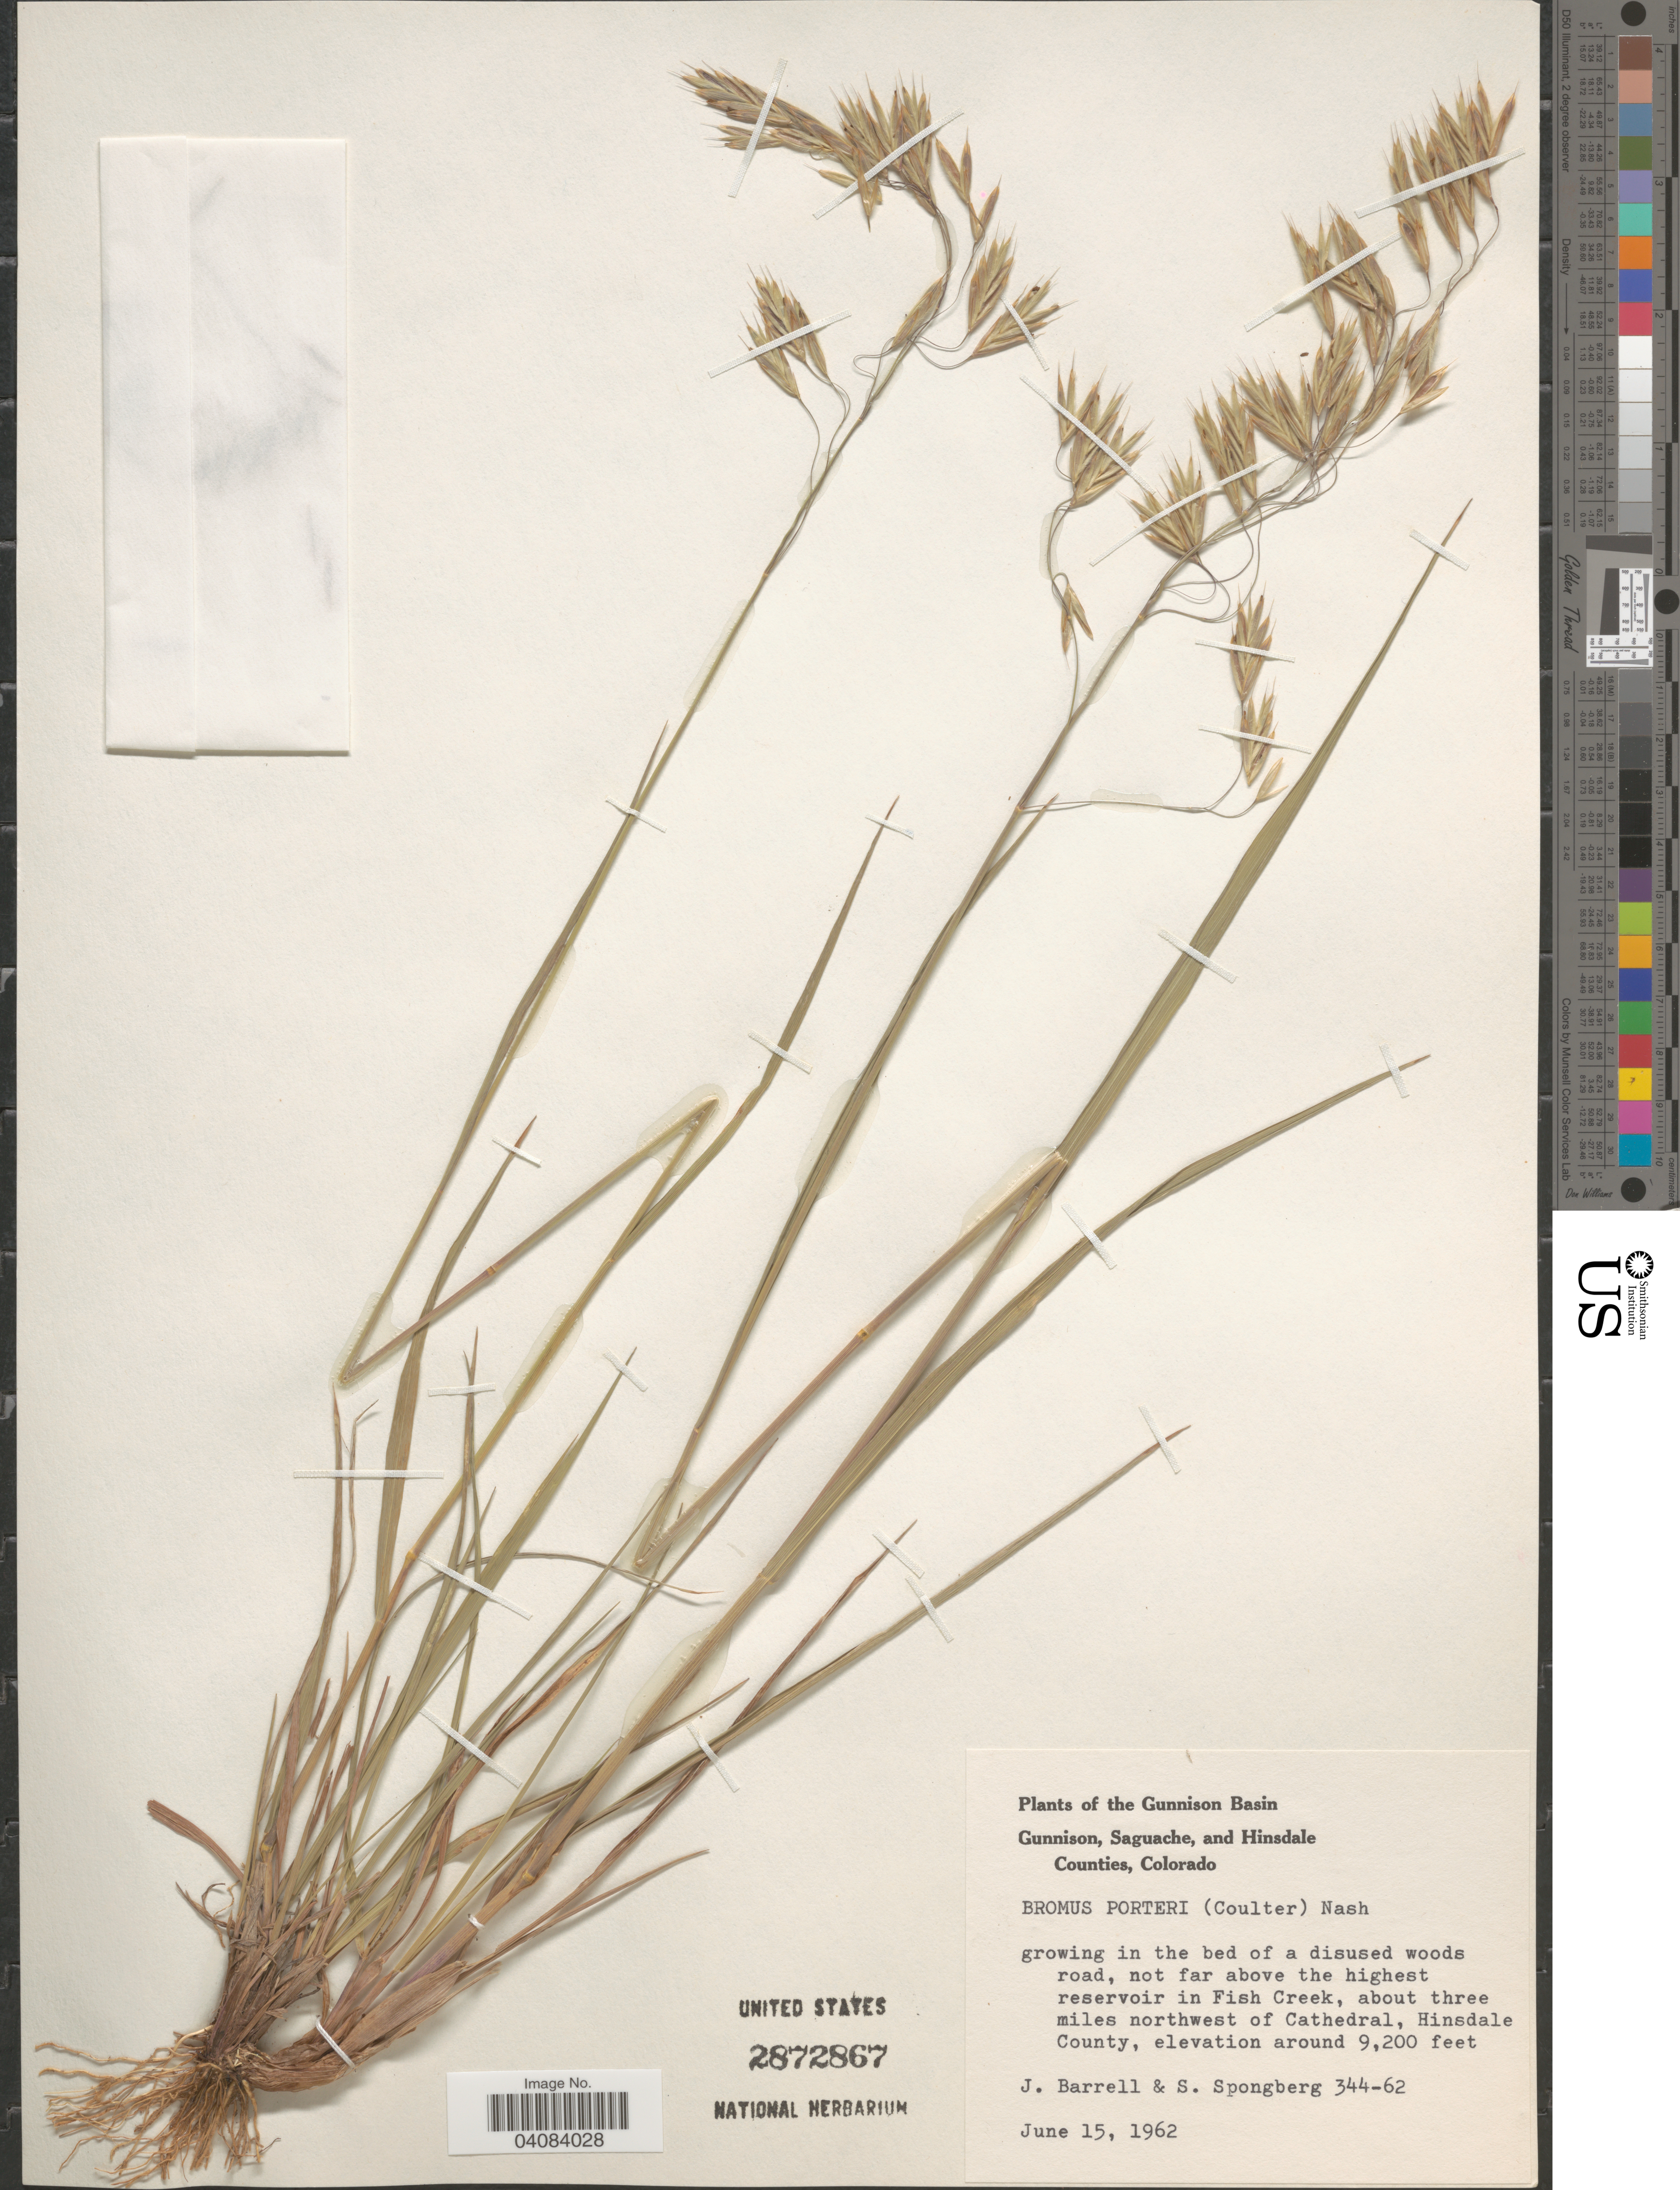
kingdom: Plantae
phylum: Tracheophyta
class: Liliopsida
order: Poales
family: Poaceae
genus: Bromus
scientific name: Bromus porteri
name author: (J.M. Coult.) Nash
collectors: J. Barrell & S. A.Spongberg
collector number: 344-62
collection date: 1962-06-15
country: United States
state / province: Colorado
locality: The Gunnison Basin. Growing in the bed of disuses woods road, not far above the highest reservoir in Fish Creek, about three miles northwest of Cathedral, Hinsdale County.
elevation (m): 2804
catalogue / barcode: US 2872867